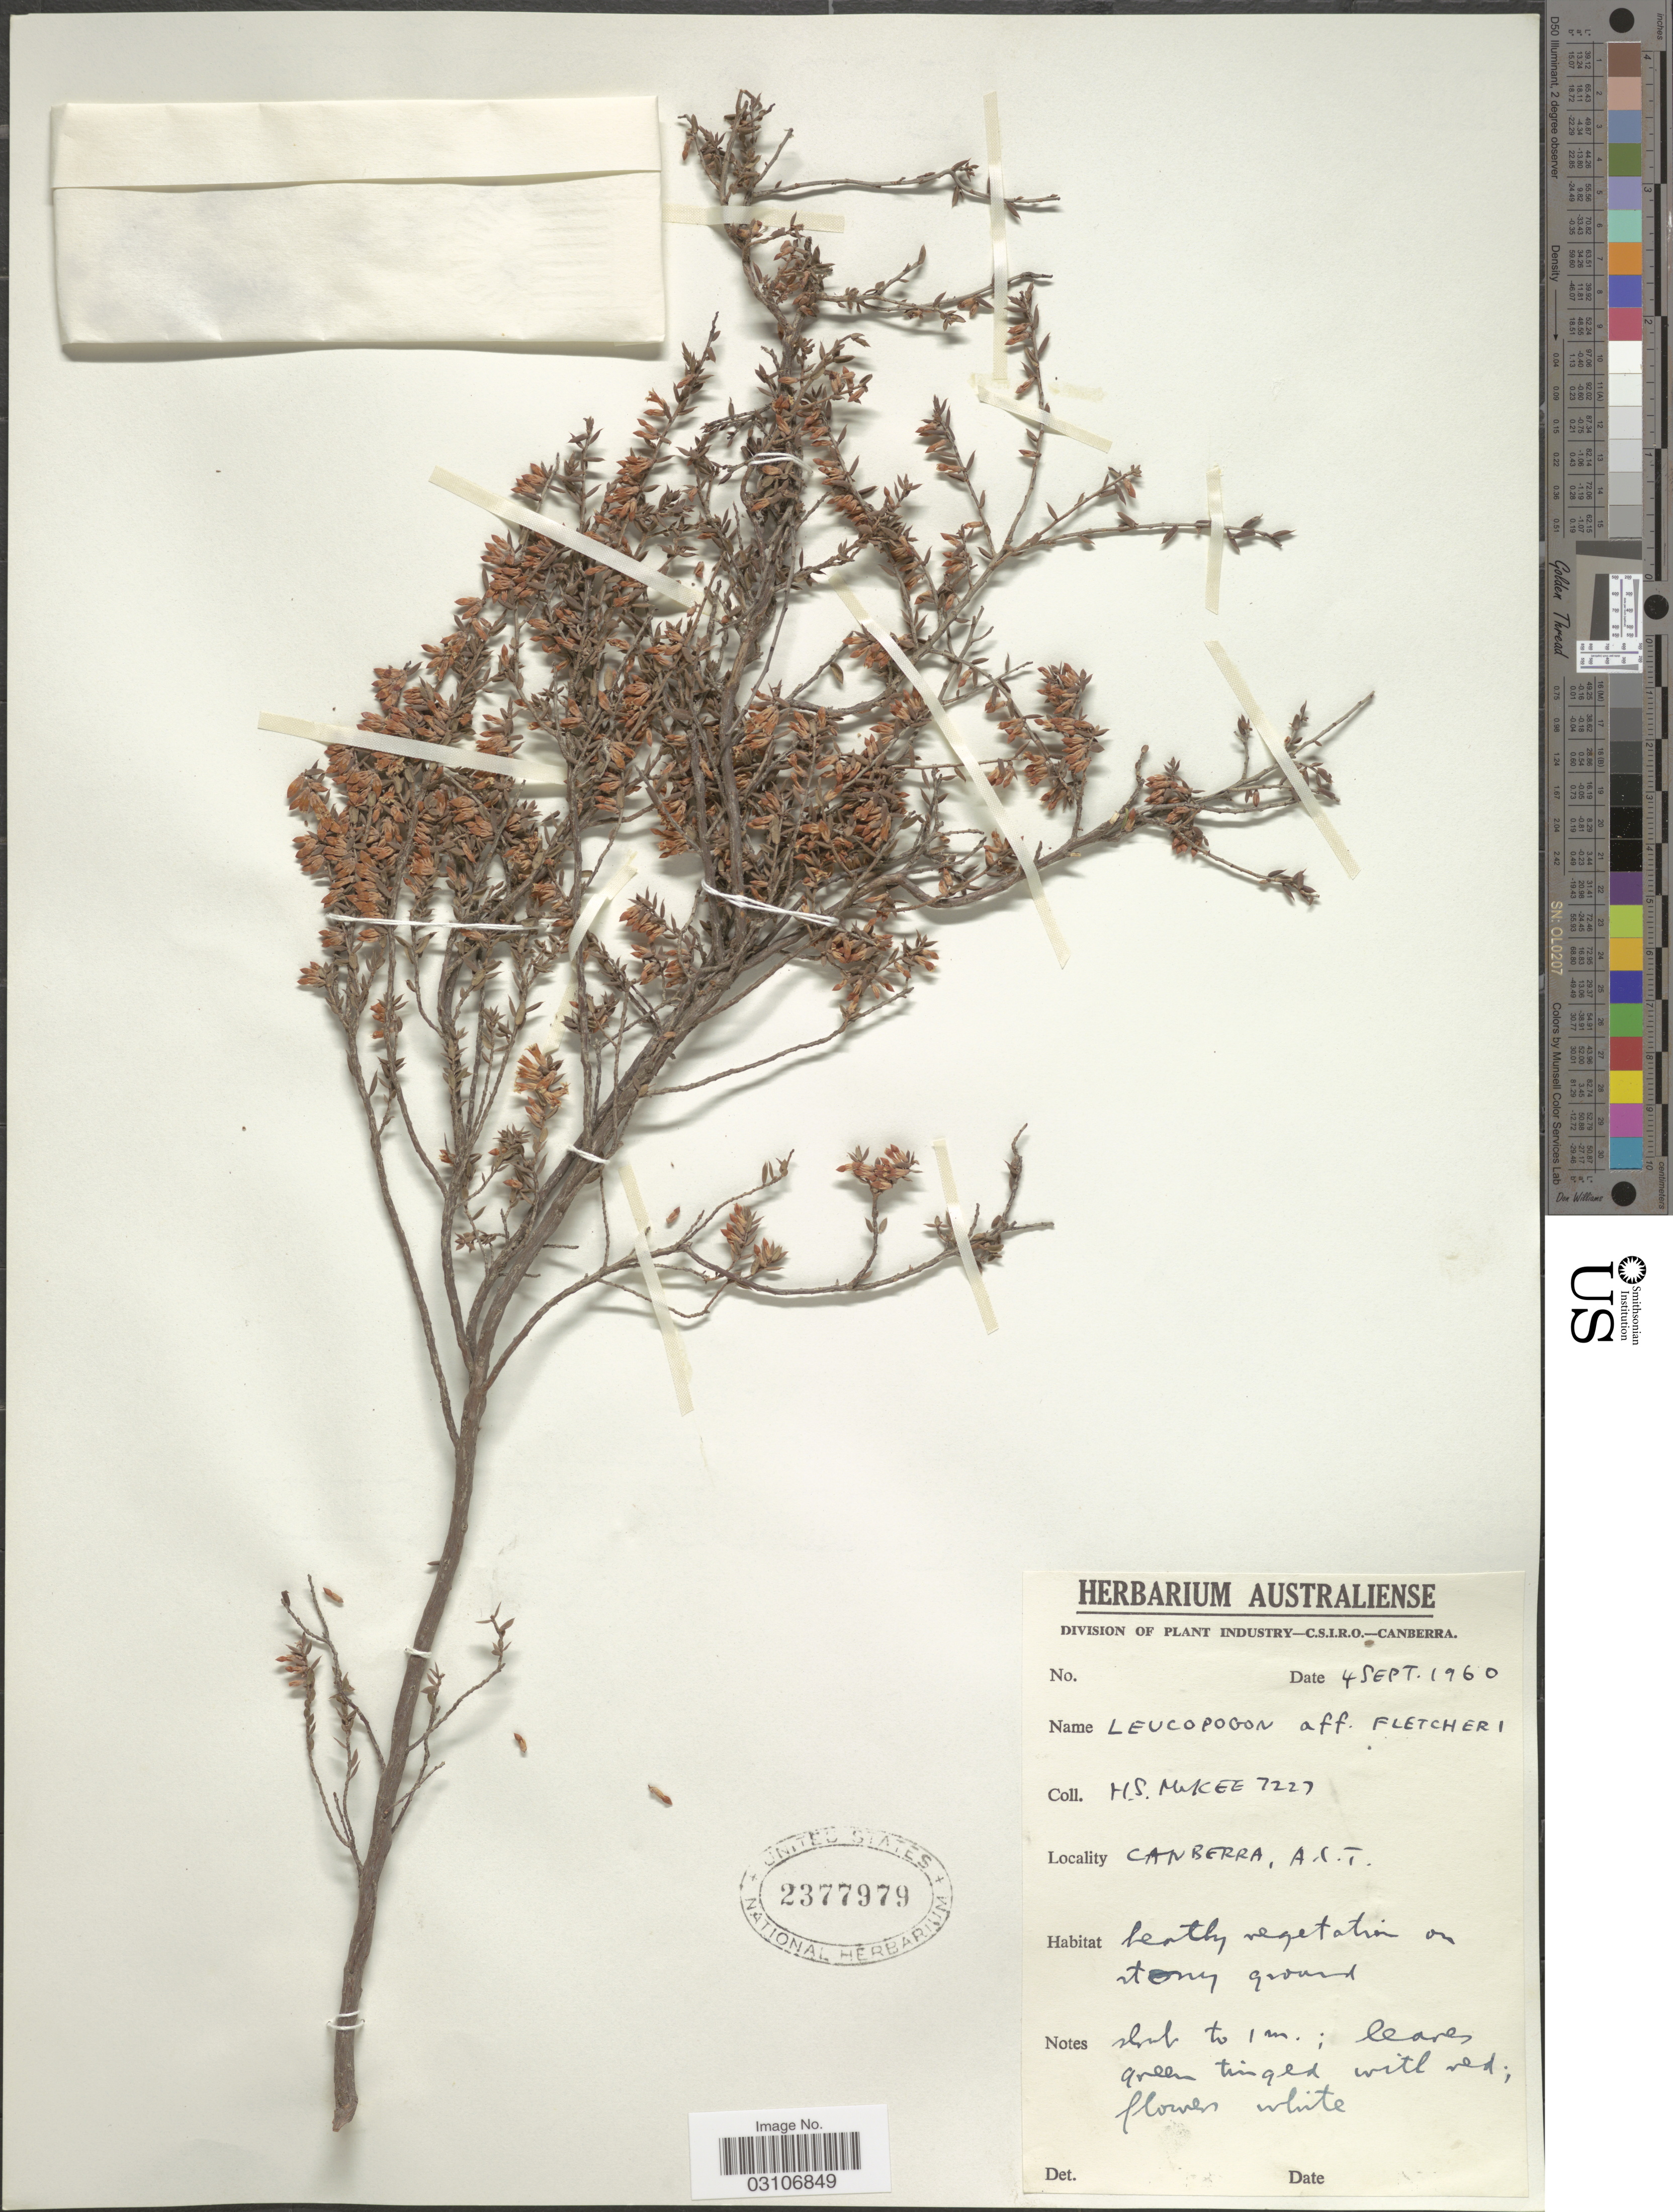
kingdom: Plantae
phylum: Tracheophyta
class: Magnoliopsida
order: Ericales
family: Ericaceae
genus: Leucopogon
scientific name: Leucopogon fletcheri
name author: Maiden & Betche.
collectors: H. S. McKee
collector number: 7227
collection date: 1960-09-04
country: Australia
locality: Canberra, A.C.T.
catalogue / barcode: US 2377979